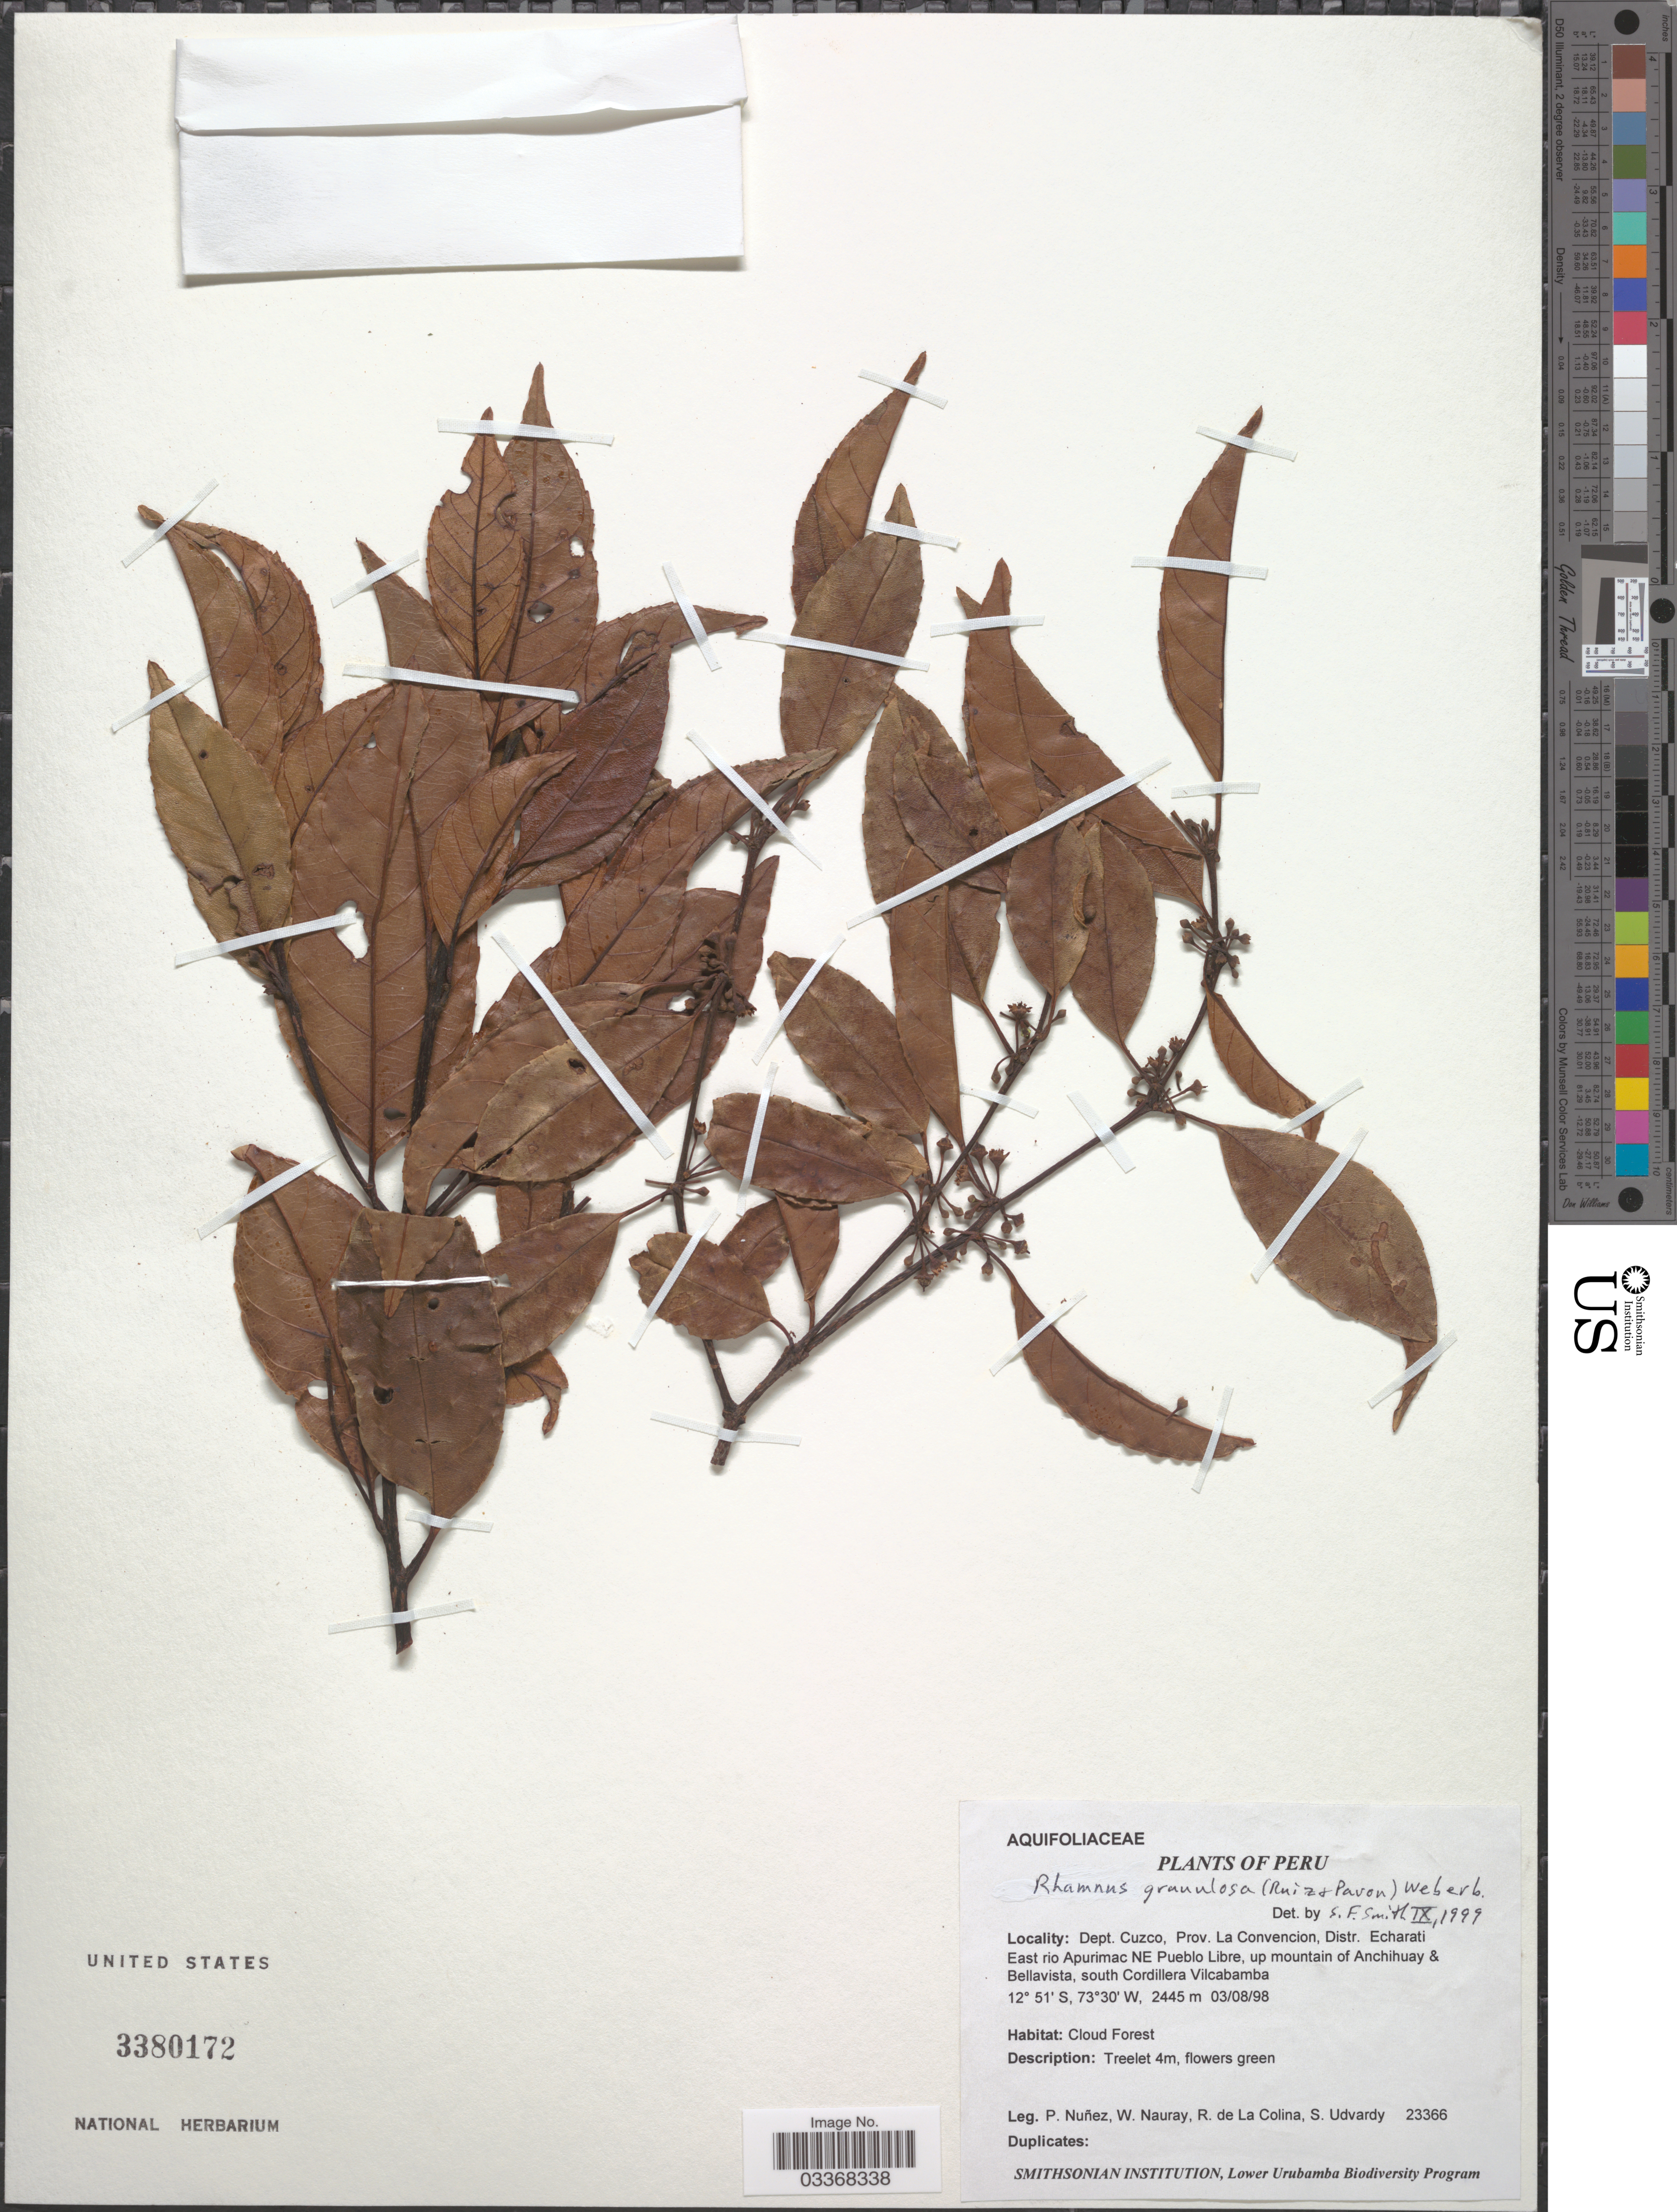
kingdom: Plantae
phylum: Tracheophyta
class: Magnoliopsida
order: Rosales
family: Rhamnaceae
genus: Frangula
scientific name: Frangula granulosa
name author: (Ruiz & Pav.) Grubov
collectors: P. Nuñez V., W. Nauray, R. de La Colina & S. Udvardy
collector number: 23366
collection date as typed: Transcribed d/m/y: 3/8/98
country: Peru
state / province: Cusco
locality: Dept. Cuzco, Prov. La Convencion, Distr. Echarati East rio Apurimac NE Pueblo Libre, up mountain of Anchihuay & Bellavista, south Cordillera Vilcabamba.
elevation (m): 2445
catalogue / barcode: US 3380172